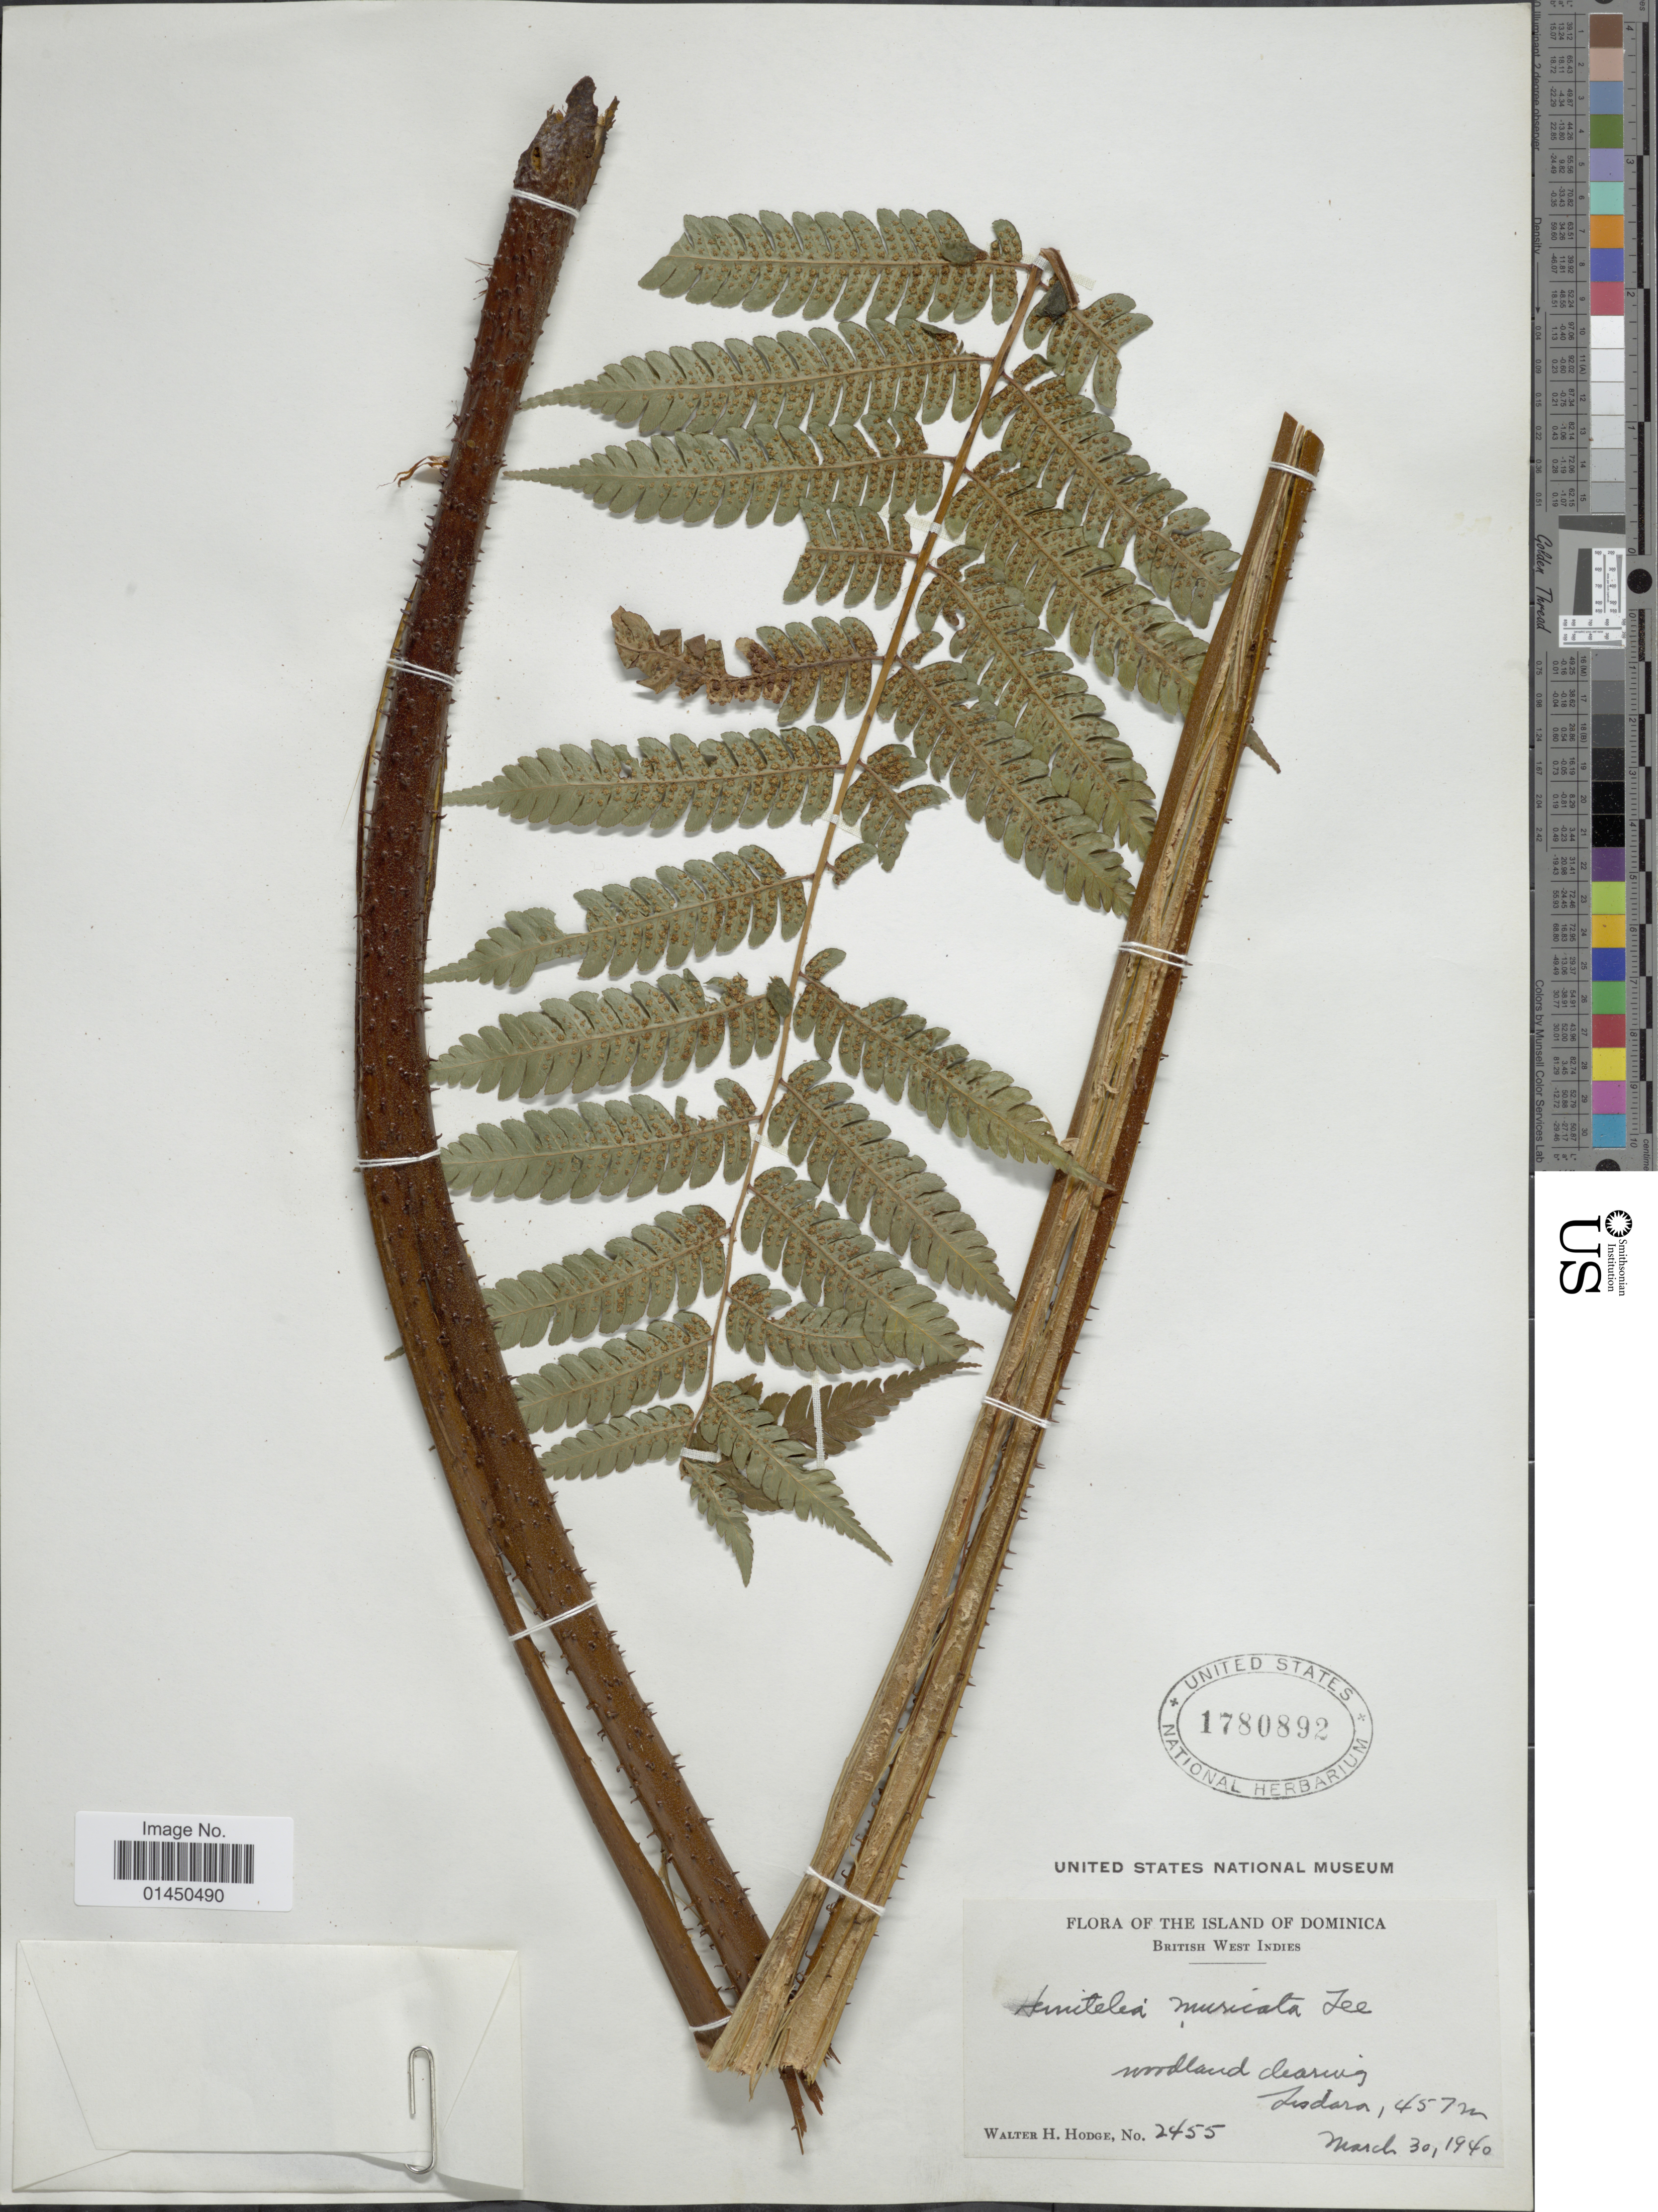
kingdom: Plantae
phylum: Tracheophyta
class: Polypodiopsida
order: Cyatheales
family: Cyatheaceae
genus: Cyathea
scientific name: Cyathea muricata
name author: (Willd.) Fée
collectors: W. Hodge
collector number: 2455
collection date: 1940-03-30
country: Dominica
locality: Woodland clearing, Lisdara.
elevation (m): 457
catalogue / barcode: US 1780892